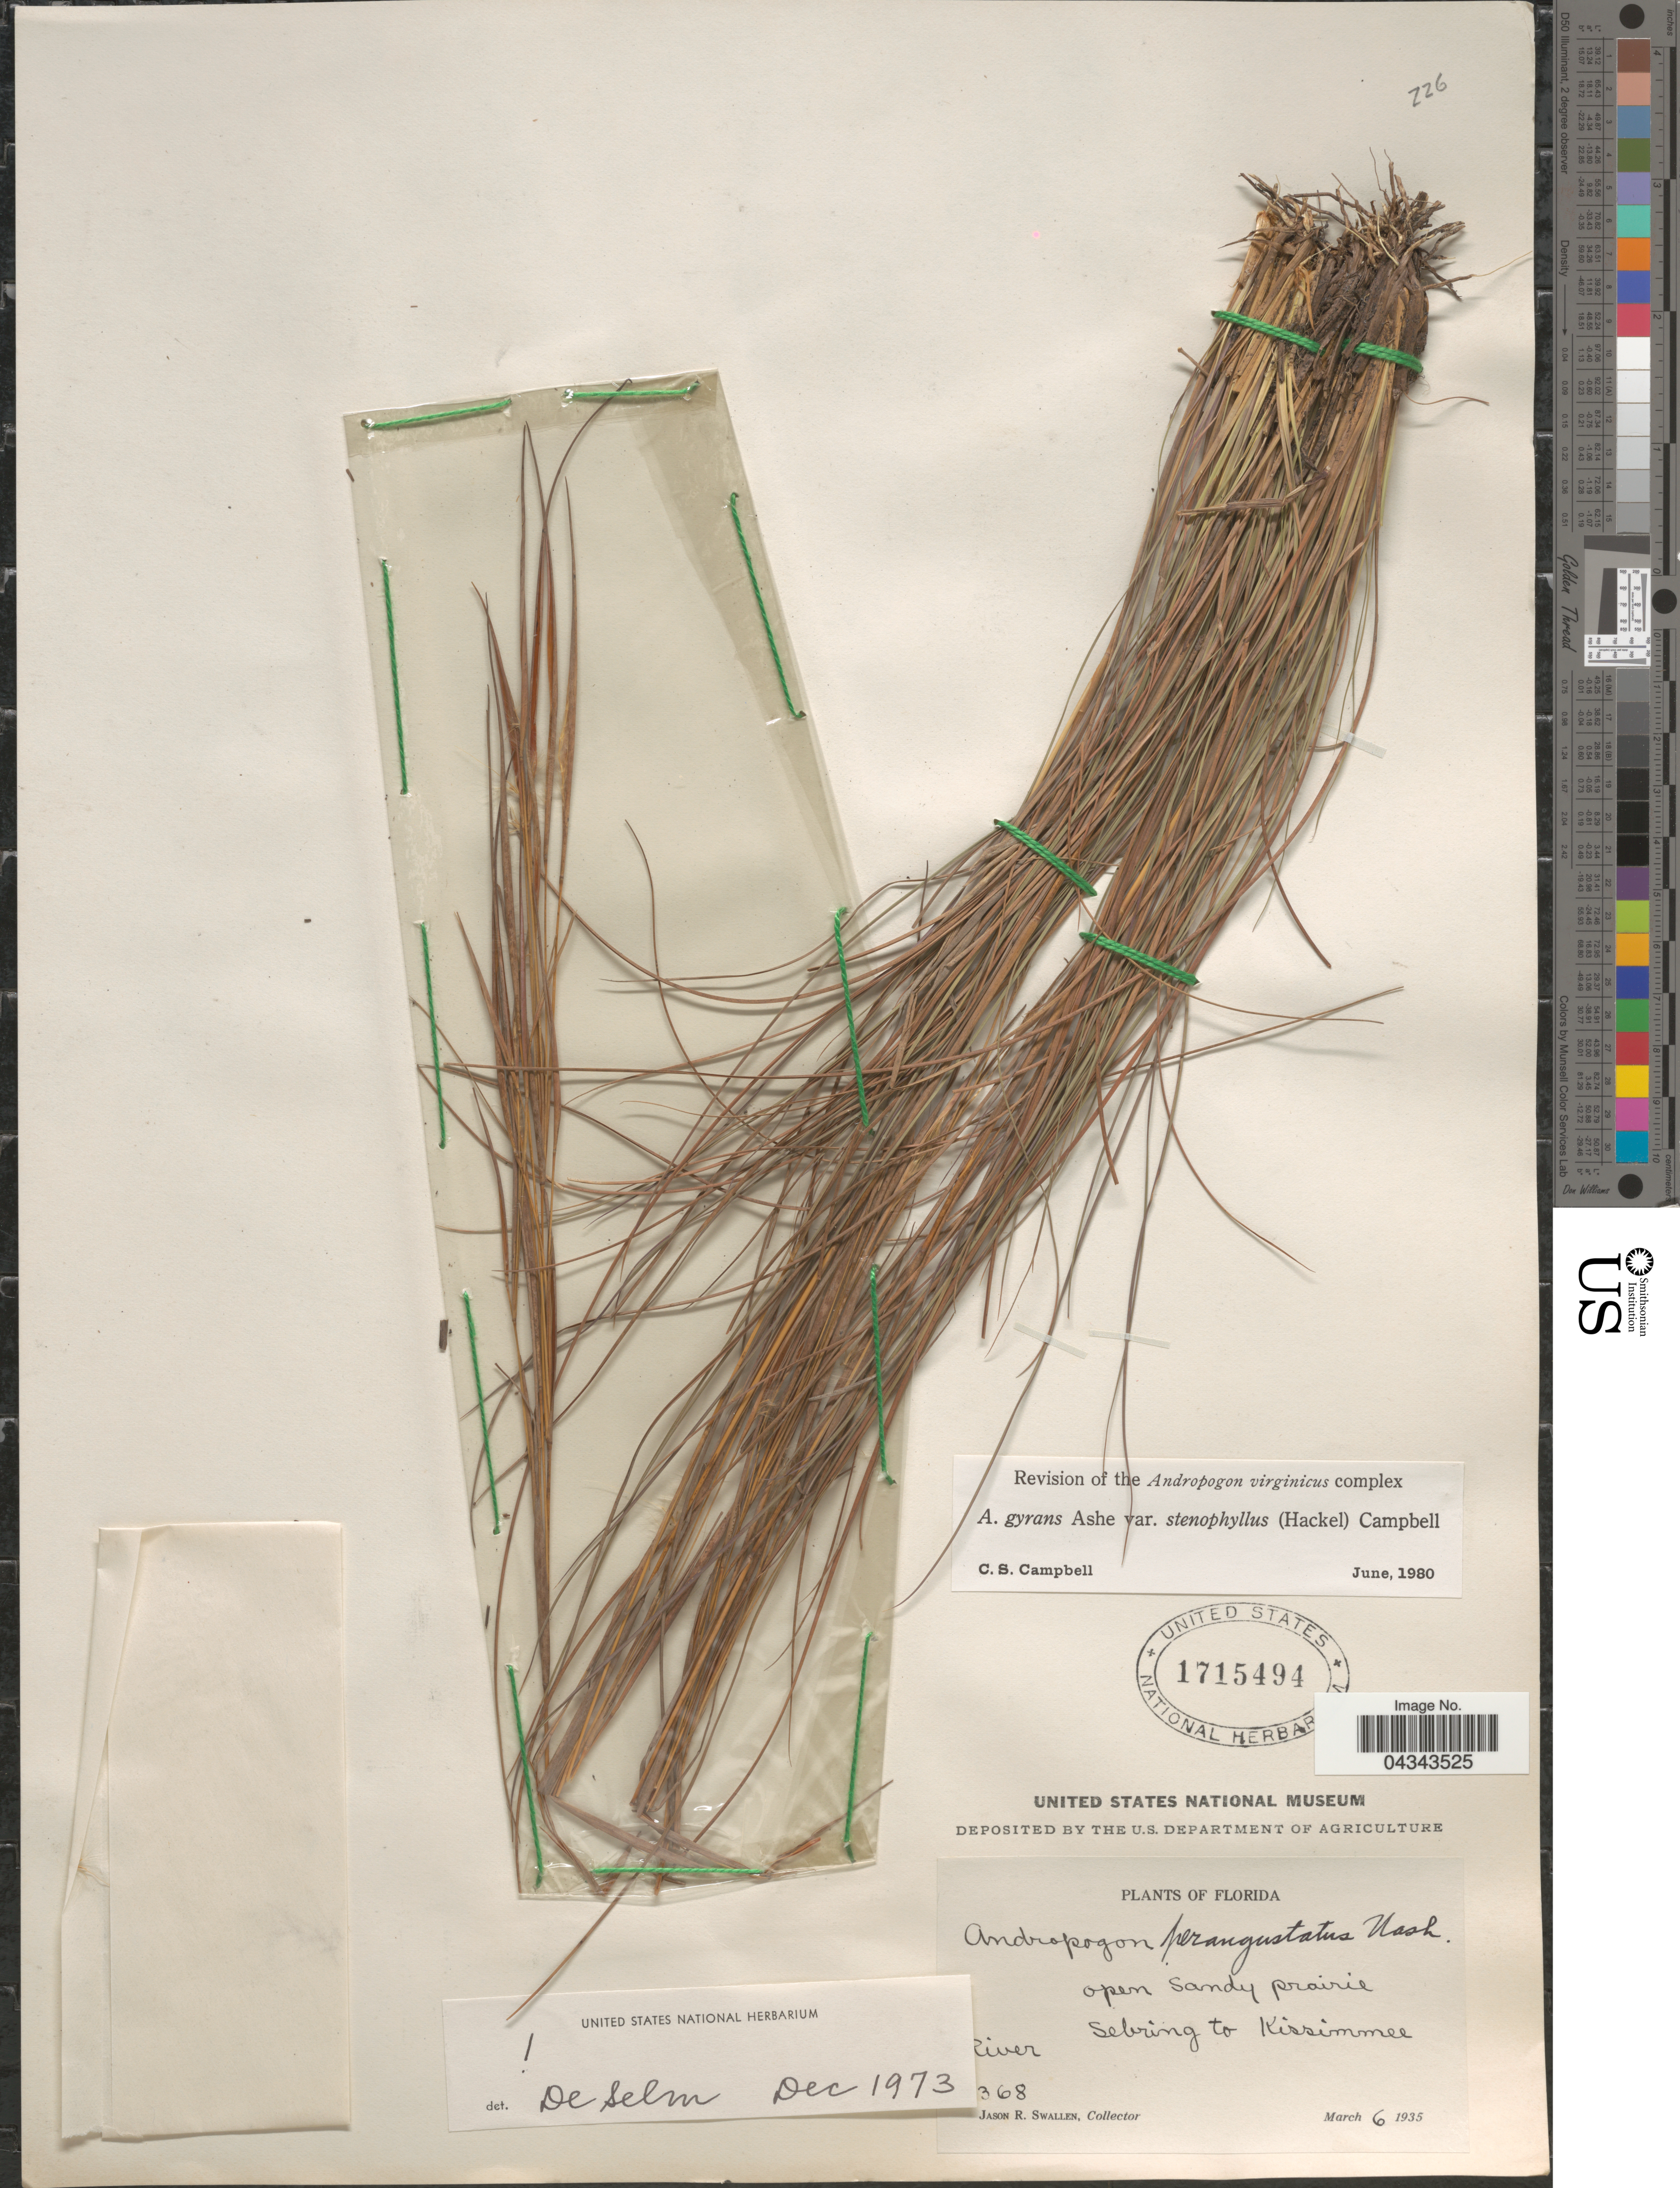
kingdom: Plantae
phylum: Tracheophyta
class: Liliopsida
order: Poales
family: Poaceae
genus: Andropogon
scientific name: Andropogon gyrans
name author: Ashe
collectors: J. R. Swallen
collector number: !368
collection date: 1935-03-06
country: United States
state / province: Florida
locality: Open Sandy prairie. Sebring to Kissimmee River.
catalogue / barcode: US 1715494